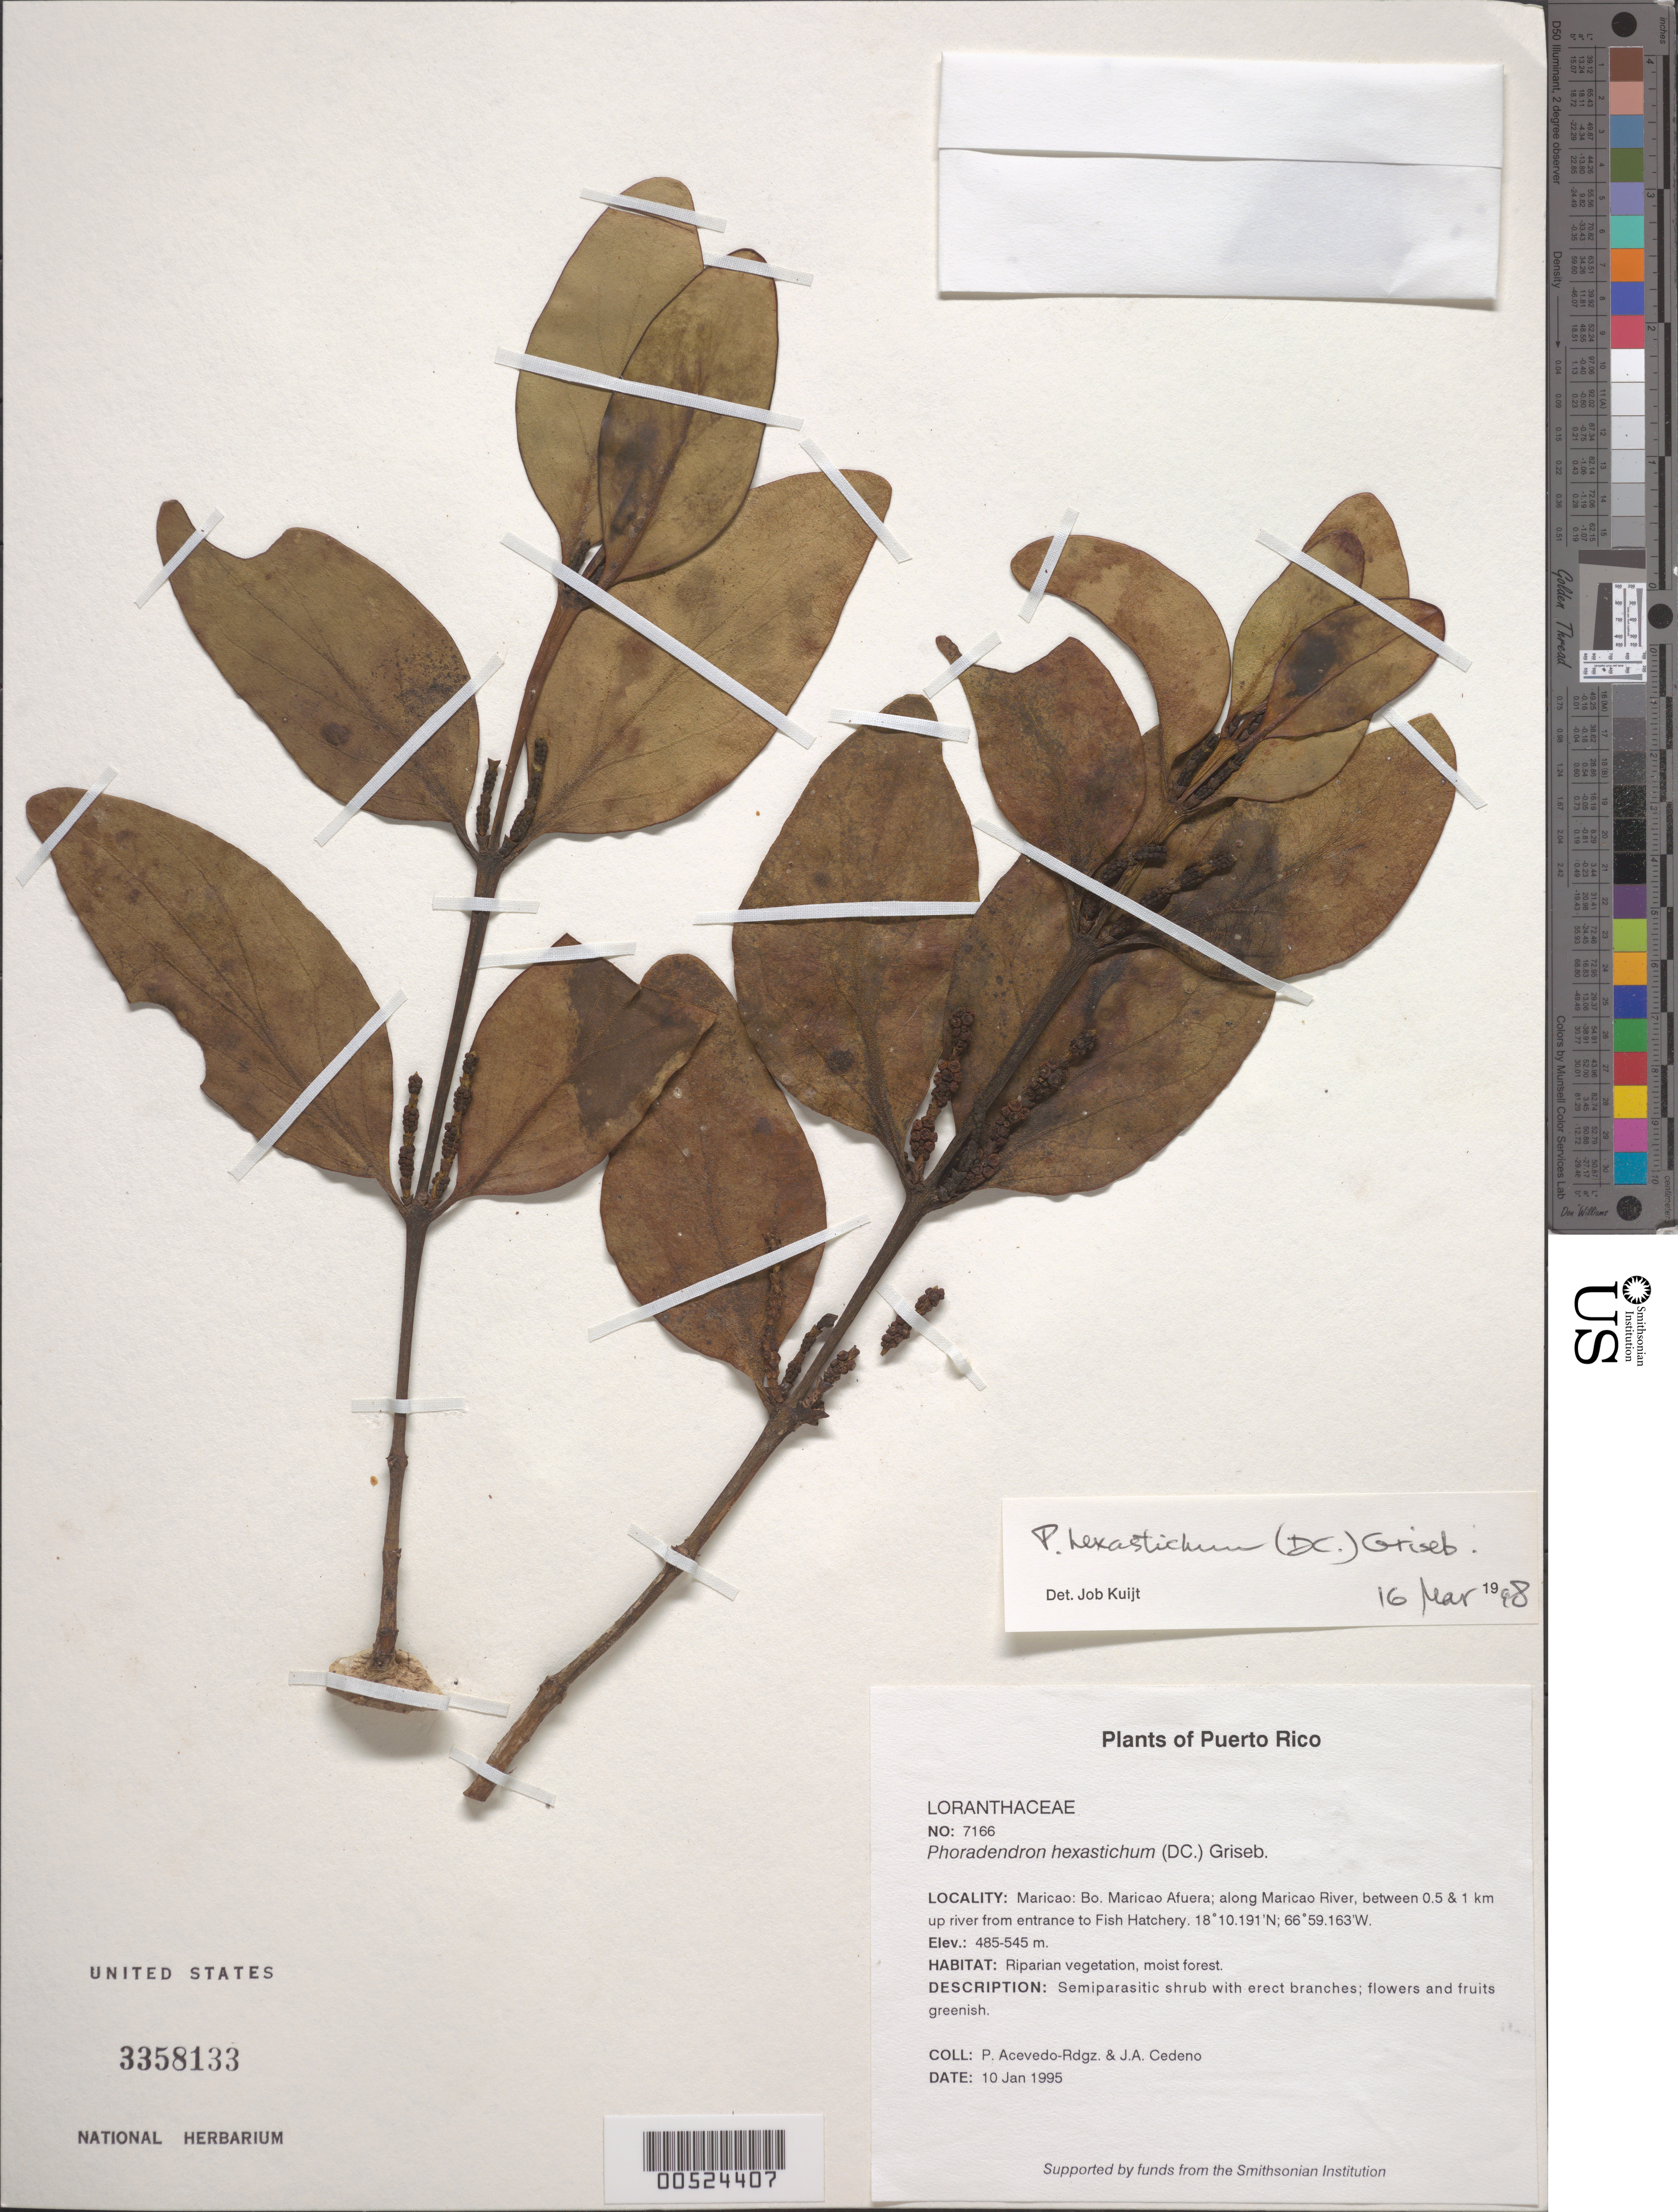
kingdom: Plantae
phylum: Tracheophyta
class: Magnoliopsida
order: Santalales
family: Viscaceae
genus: Phoradendron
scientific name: Phoradendron hexastichum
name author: (DC.) Griseb.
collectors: P. Acevedo-Rodr. & J. A. Cedeño M.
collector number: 7166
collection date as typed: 10 Jan 1995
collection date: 1995-01-10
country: Puerto Rico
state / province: Maricao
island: Puerto Rico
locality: Maricao: Bo. Maricao Afuera; along Maricao River, between 0.5 & 1 km up river from entrance to Fish Hatchery.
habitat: Riparian vegetation, moist forest.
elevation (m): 485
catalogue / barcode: US 3358133